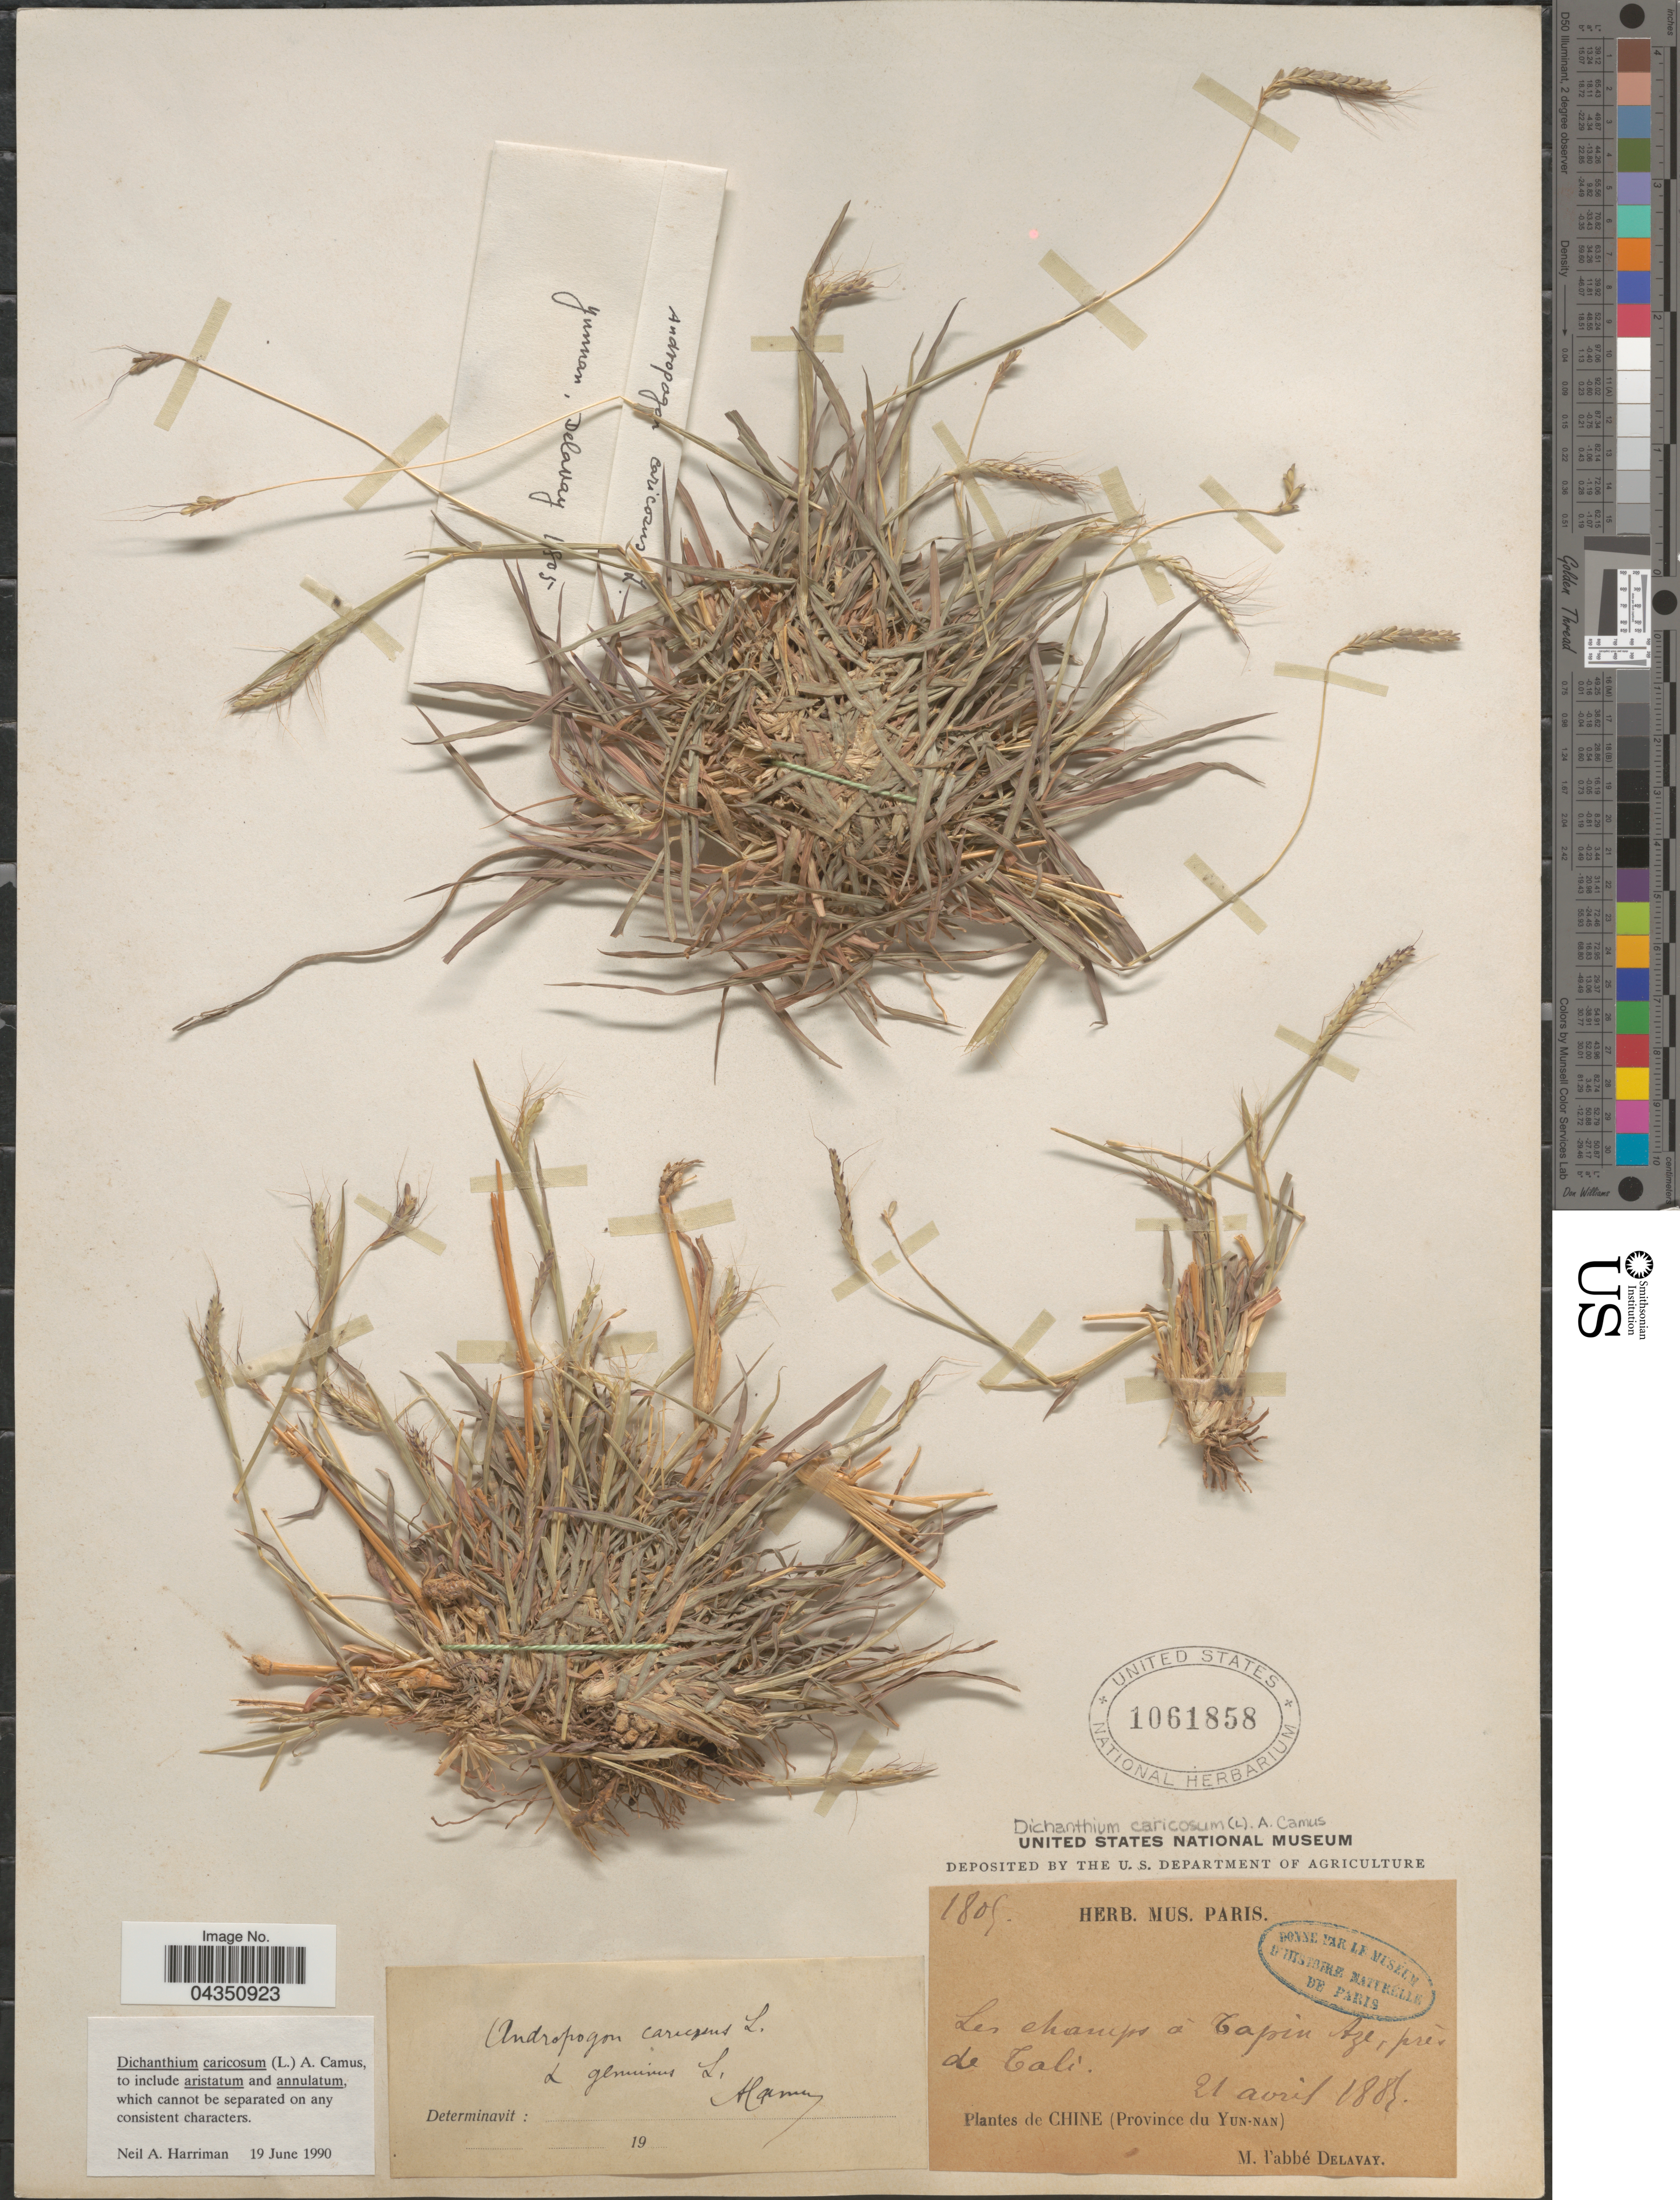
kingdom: Plantae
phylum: Tracheophyta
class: Liliopsida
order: Poales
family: Poaceae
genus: Dichanthium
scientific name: Dichanthium caricosum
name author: (L.) A. Camus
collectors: P. Delavay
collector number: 1805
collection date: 1885-04-21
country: China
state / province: Yunnan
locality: Les champs à Tapin tze, près de Calí.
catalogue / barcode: US 1061858